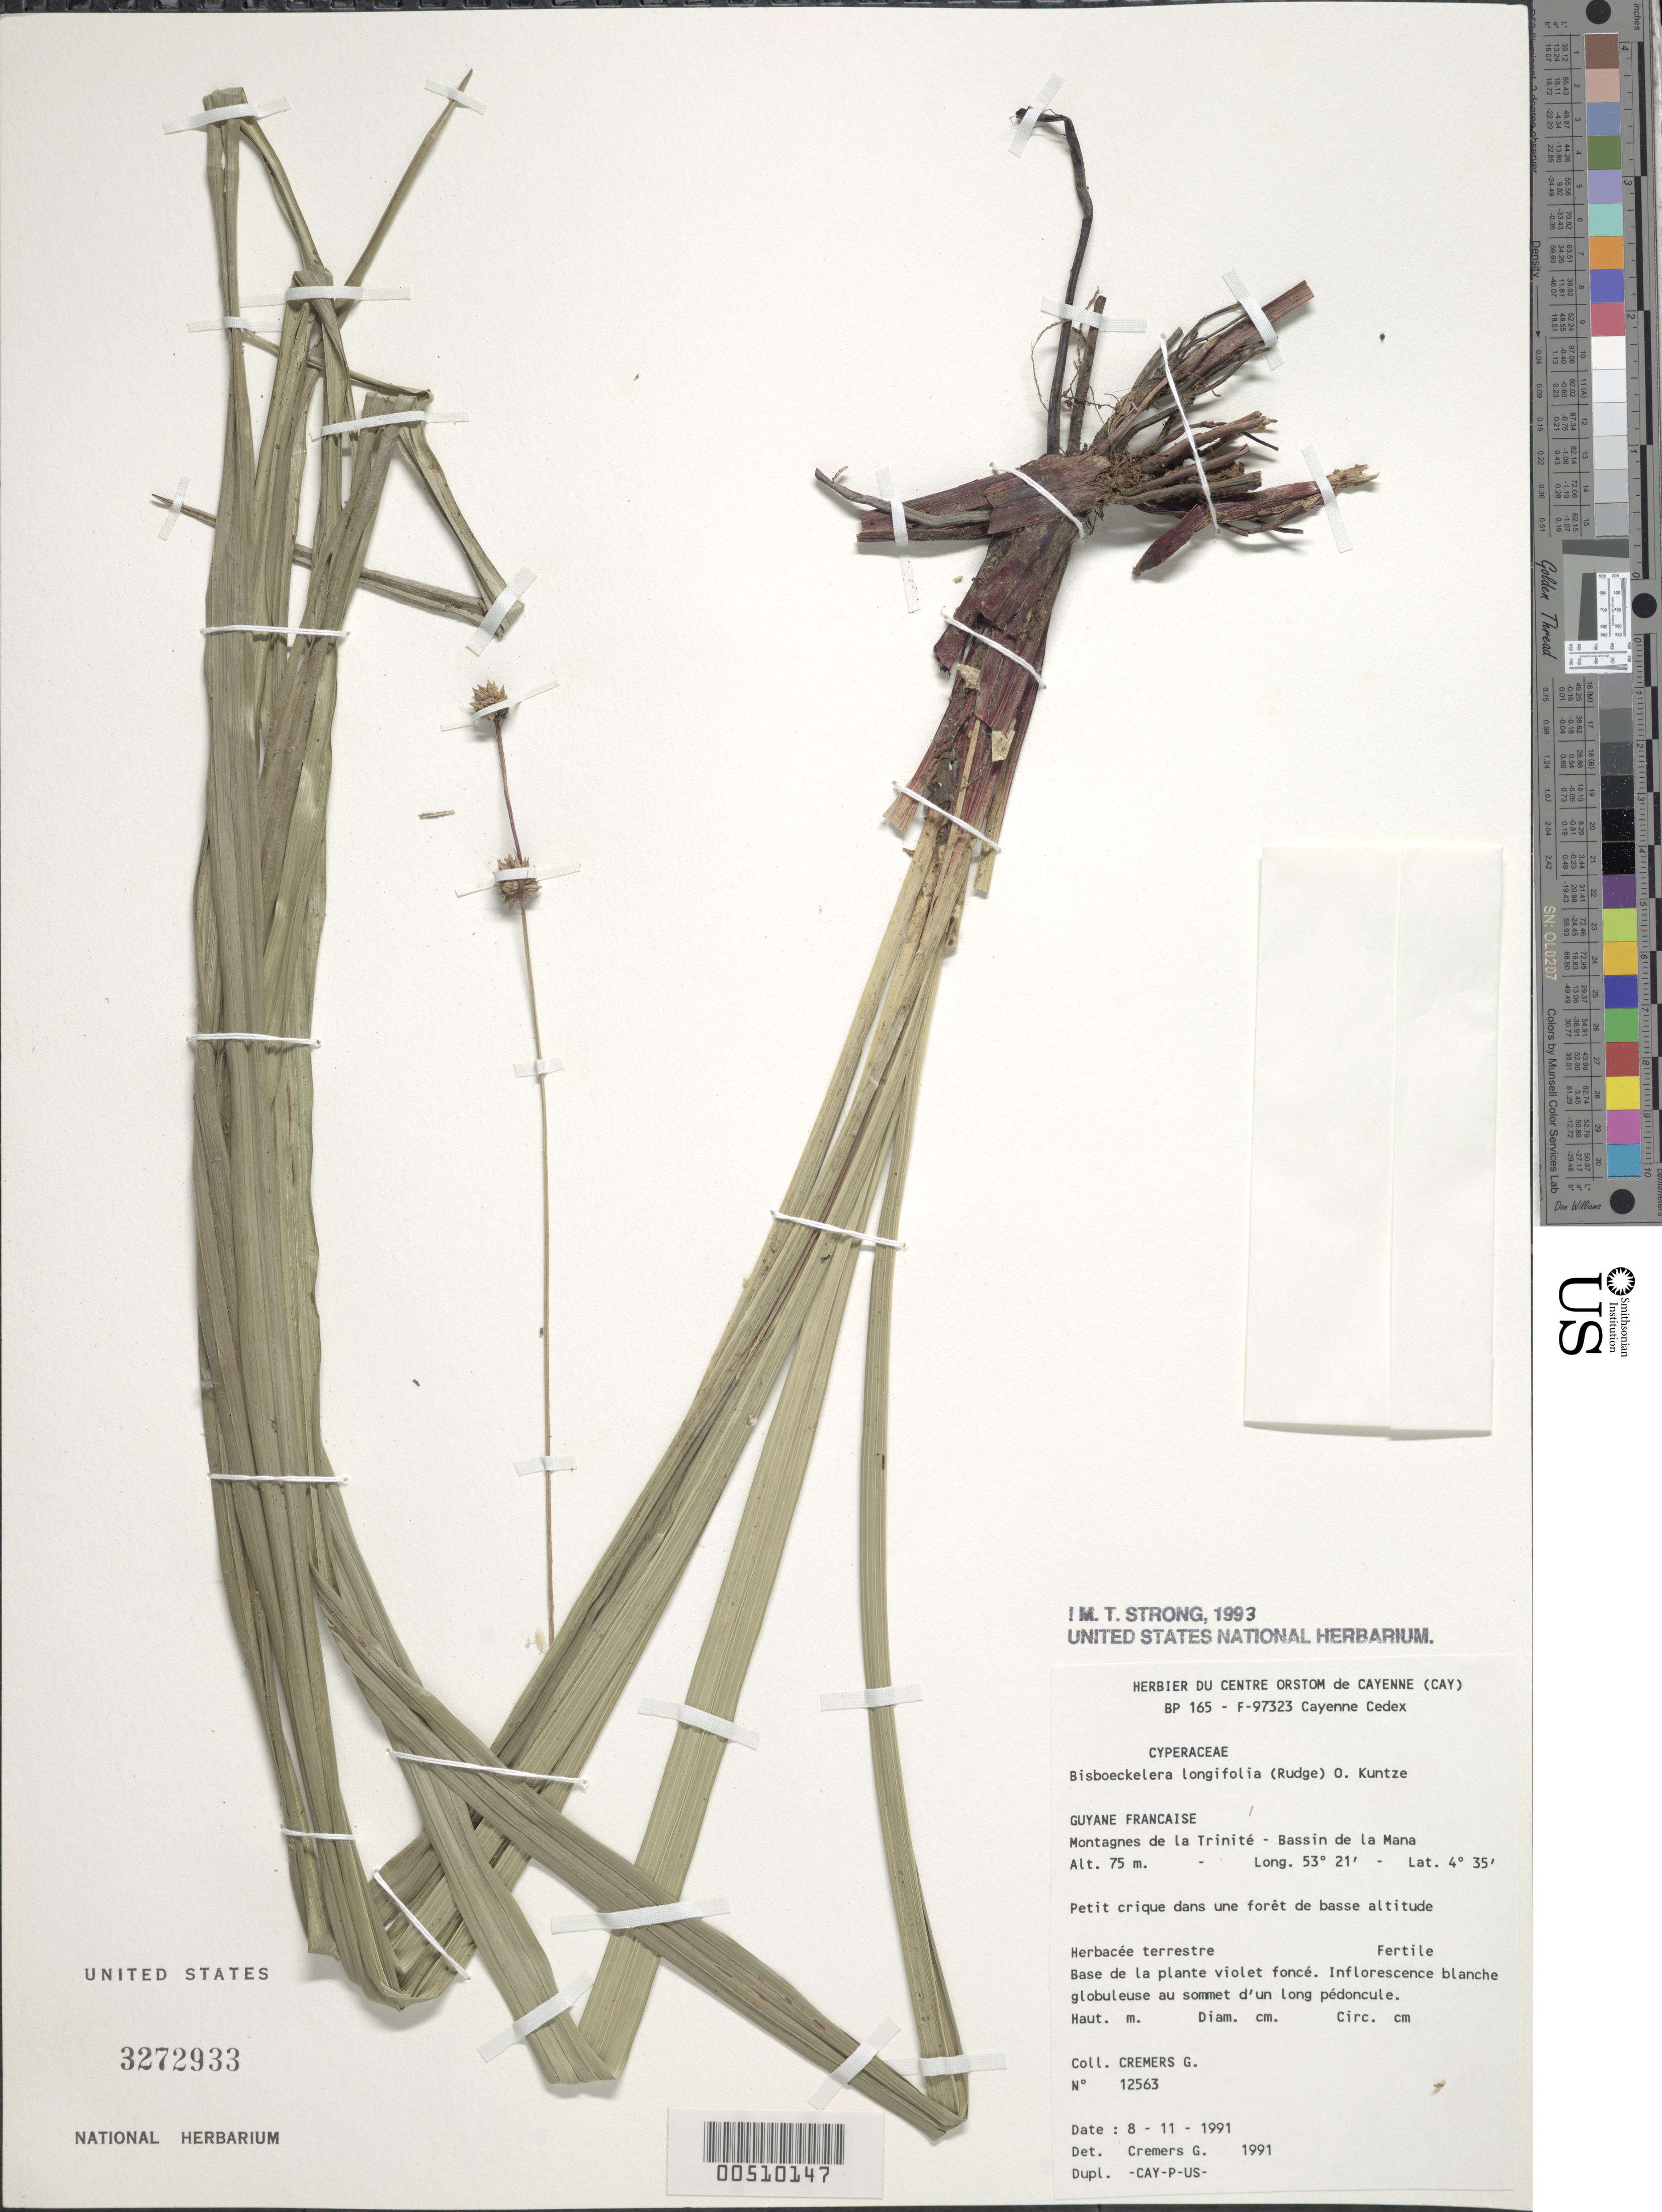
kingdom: Plantae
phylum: Tracheophyta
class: Liliopsida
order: Poales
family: Cyperaceae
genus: Bisboeckelera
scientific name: Bisboeckelera longifolia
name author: (Rudge) Kuntze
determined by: Cremers, Georges A.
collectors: G. Cremers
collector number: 12563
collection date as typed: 08 Nov 1991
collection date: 1991-11-08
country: French Guiana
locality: Montagnes de La Trinite - Bassin de La Mana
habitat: Petit crique dans une forêt de basse altitude.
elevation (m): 75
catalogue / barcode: US 3272933